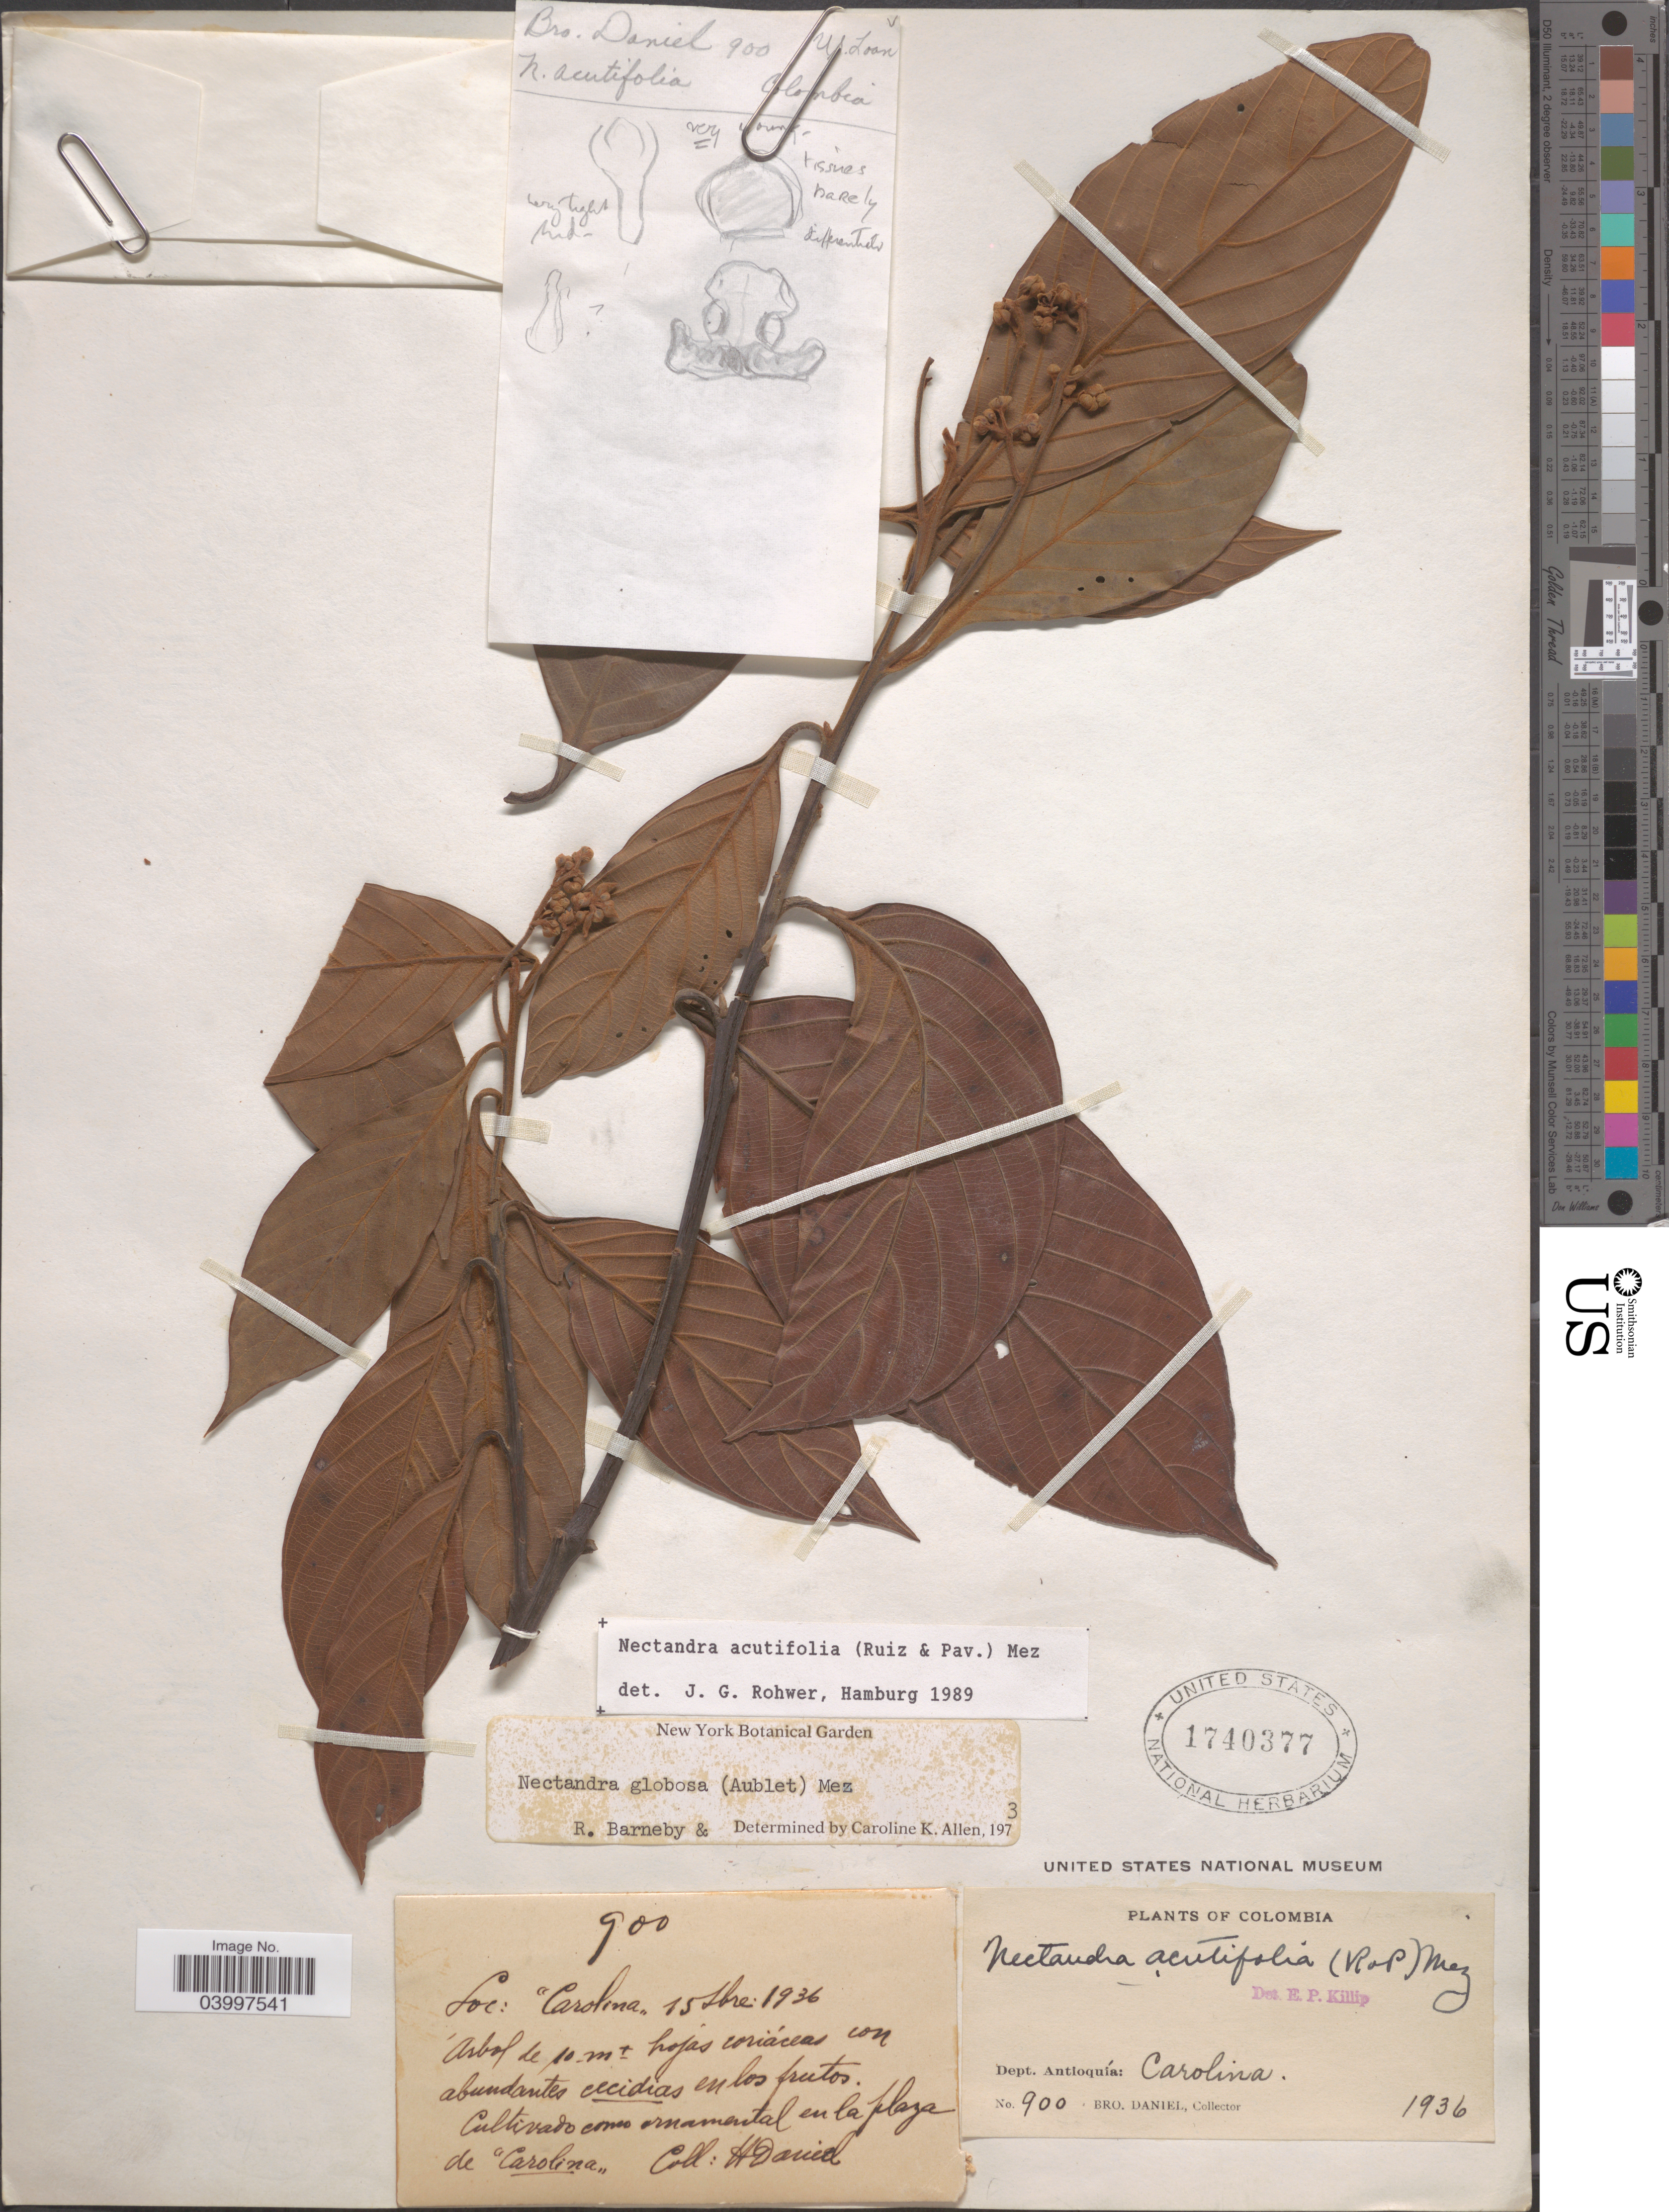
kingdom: Plantae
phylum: Tracheophyta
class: Magnoliopsida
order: Laurales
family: Lauraceae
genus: Nectandra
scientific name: Nectandra acutifolia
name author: (Ruiz & Pav.) Mez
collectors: Bro. Daniel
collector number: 900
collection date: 1936-09-15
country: Colombia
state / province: Antioquia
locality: Dept. Antioquía: Carolina. Cultivado como ornamental en la plaza de "Carolina".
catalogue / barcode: US 1740377